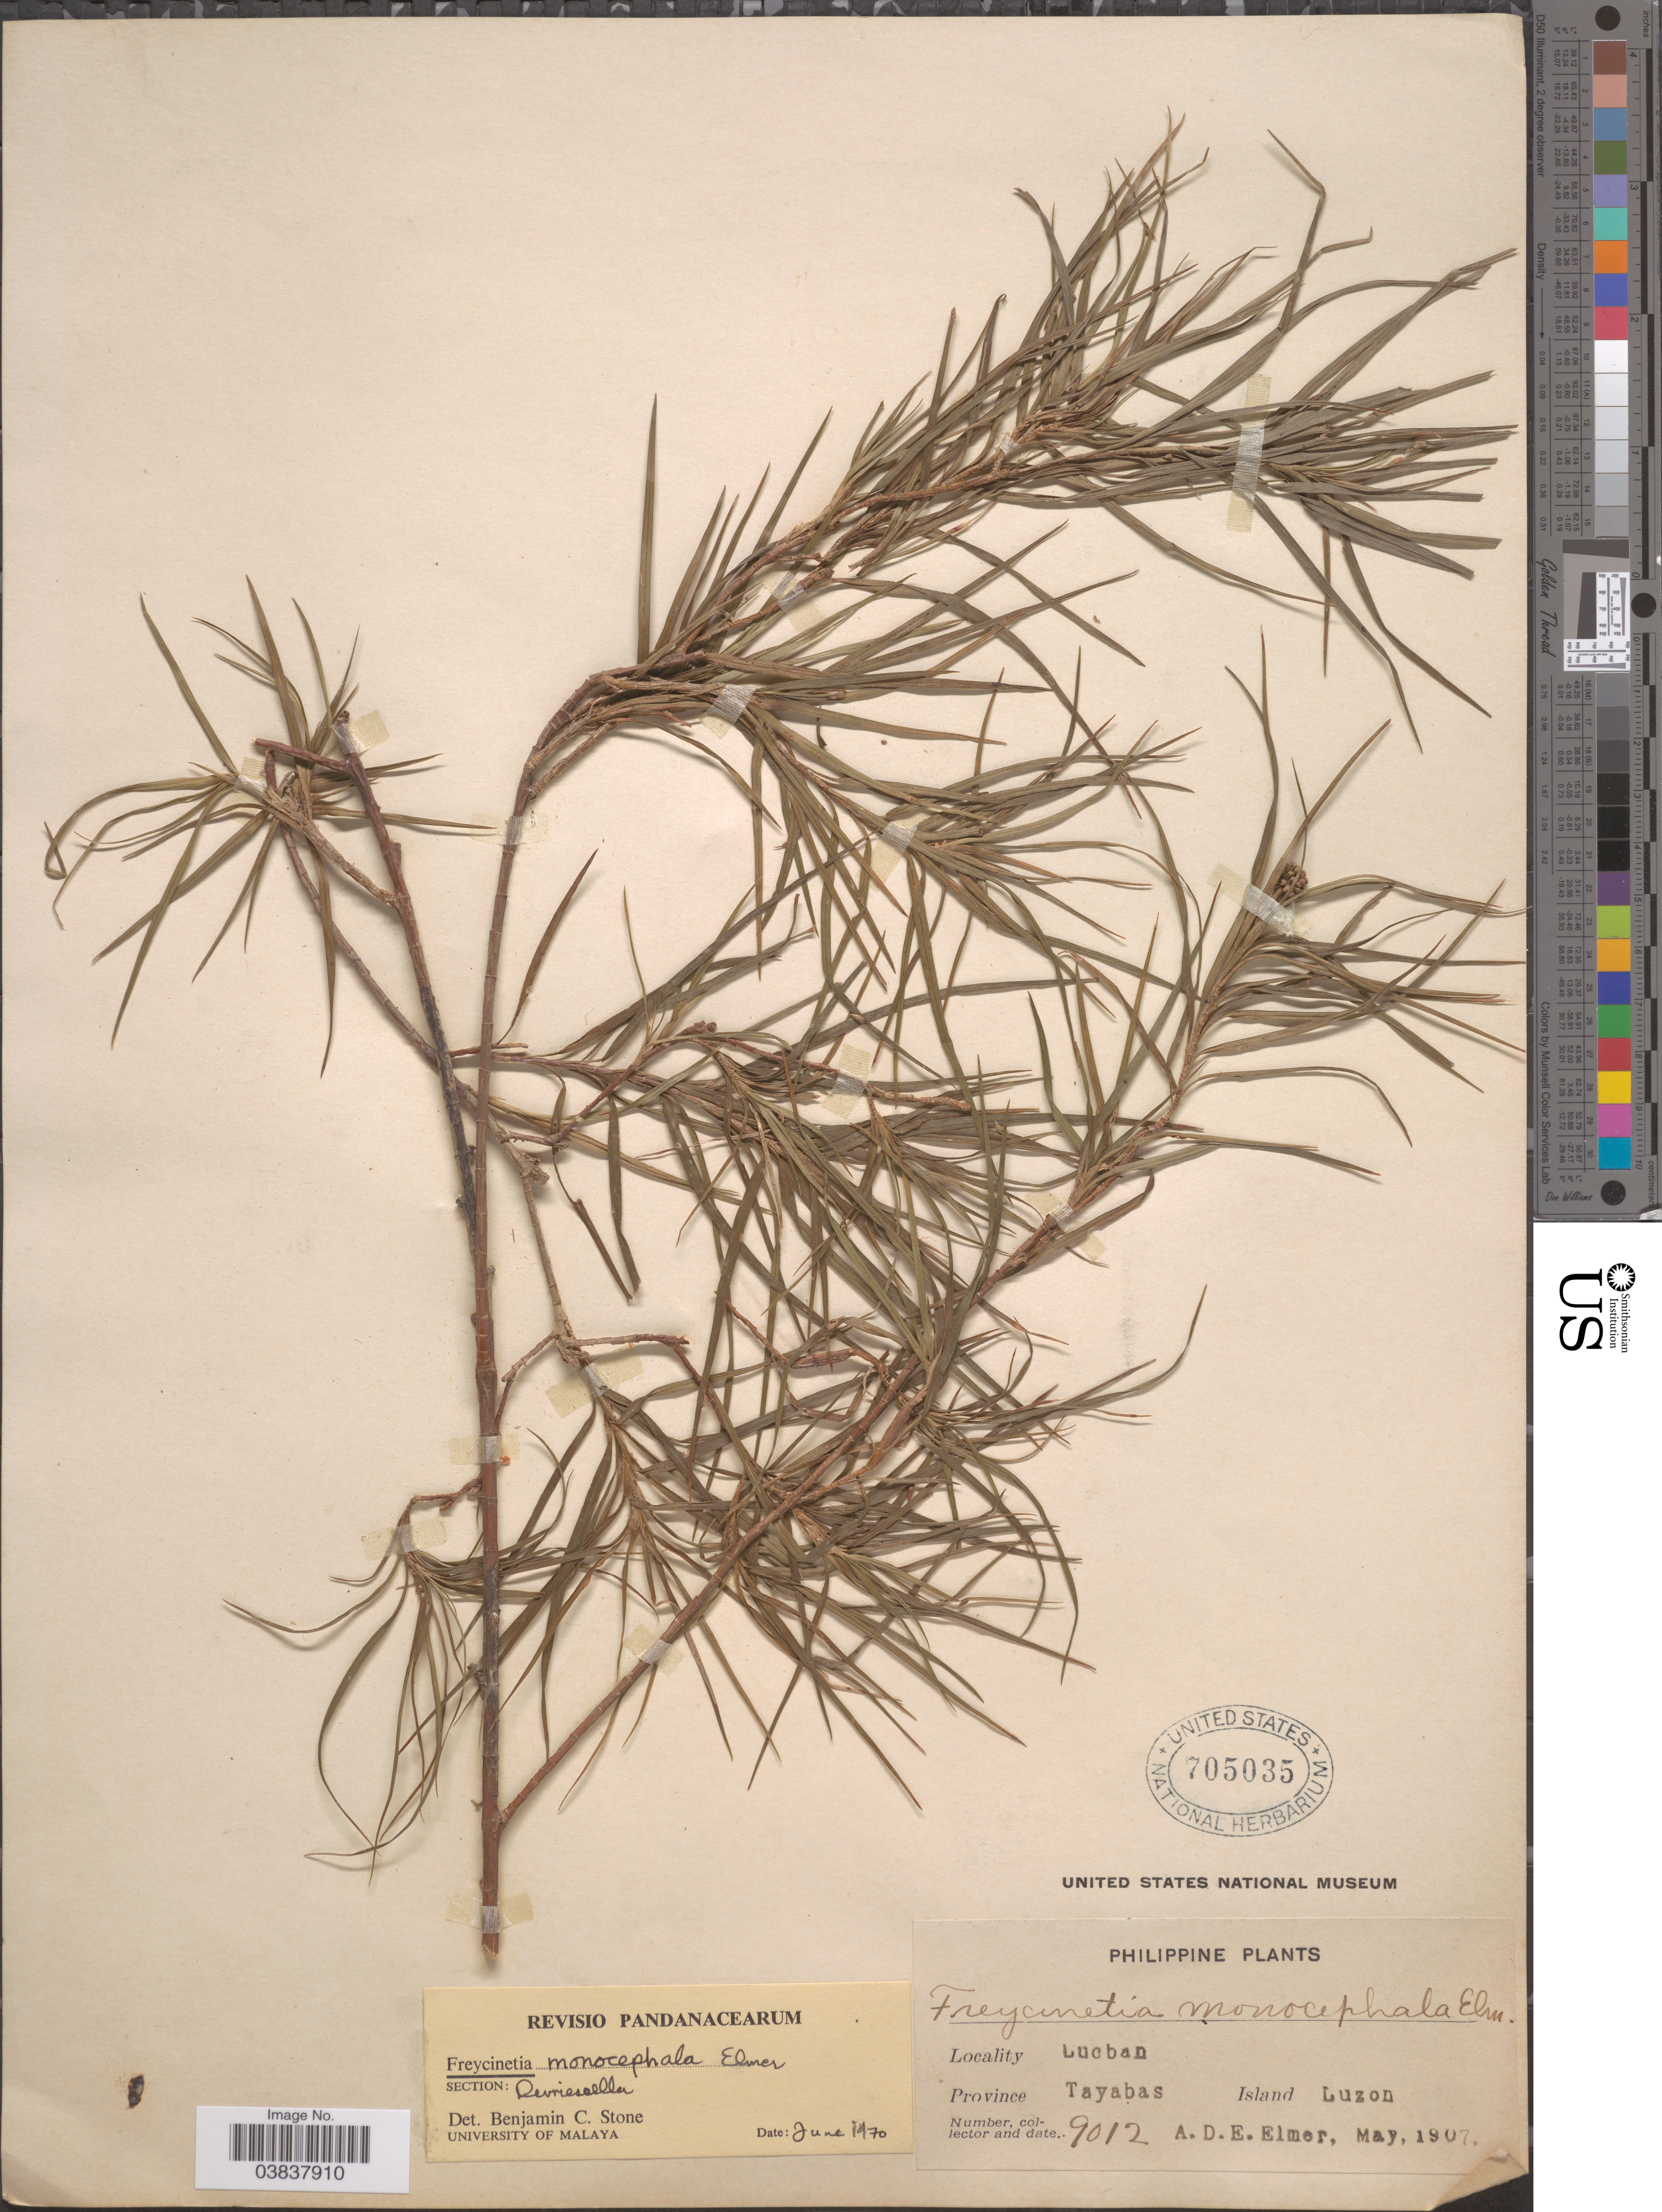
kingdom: Plantae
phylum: Tracheophyta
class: Liliopsida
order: Pandanales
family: Pandanaceae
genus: Freycinetia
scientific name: Freycinetia monocephala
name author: Elmer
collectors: A. D. E. Elmer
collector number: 9012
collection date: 1907-05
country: Philippines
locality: Lucban, Province Tayabas, Island Luzon.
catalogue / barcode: US 705035